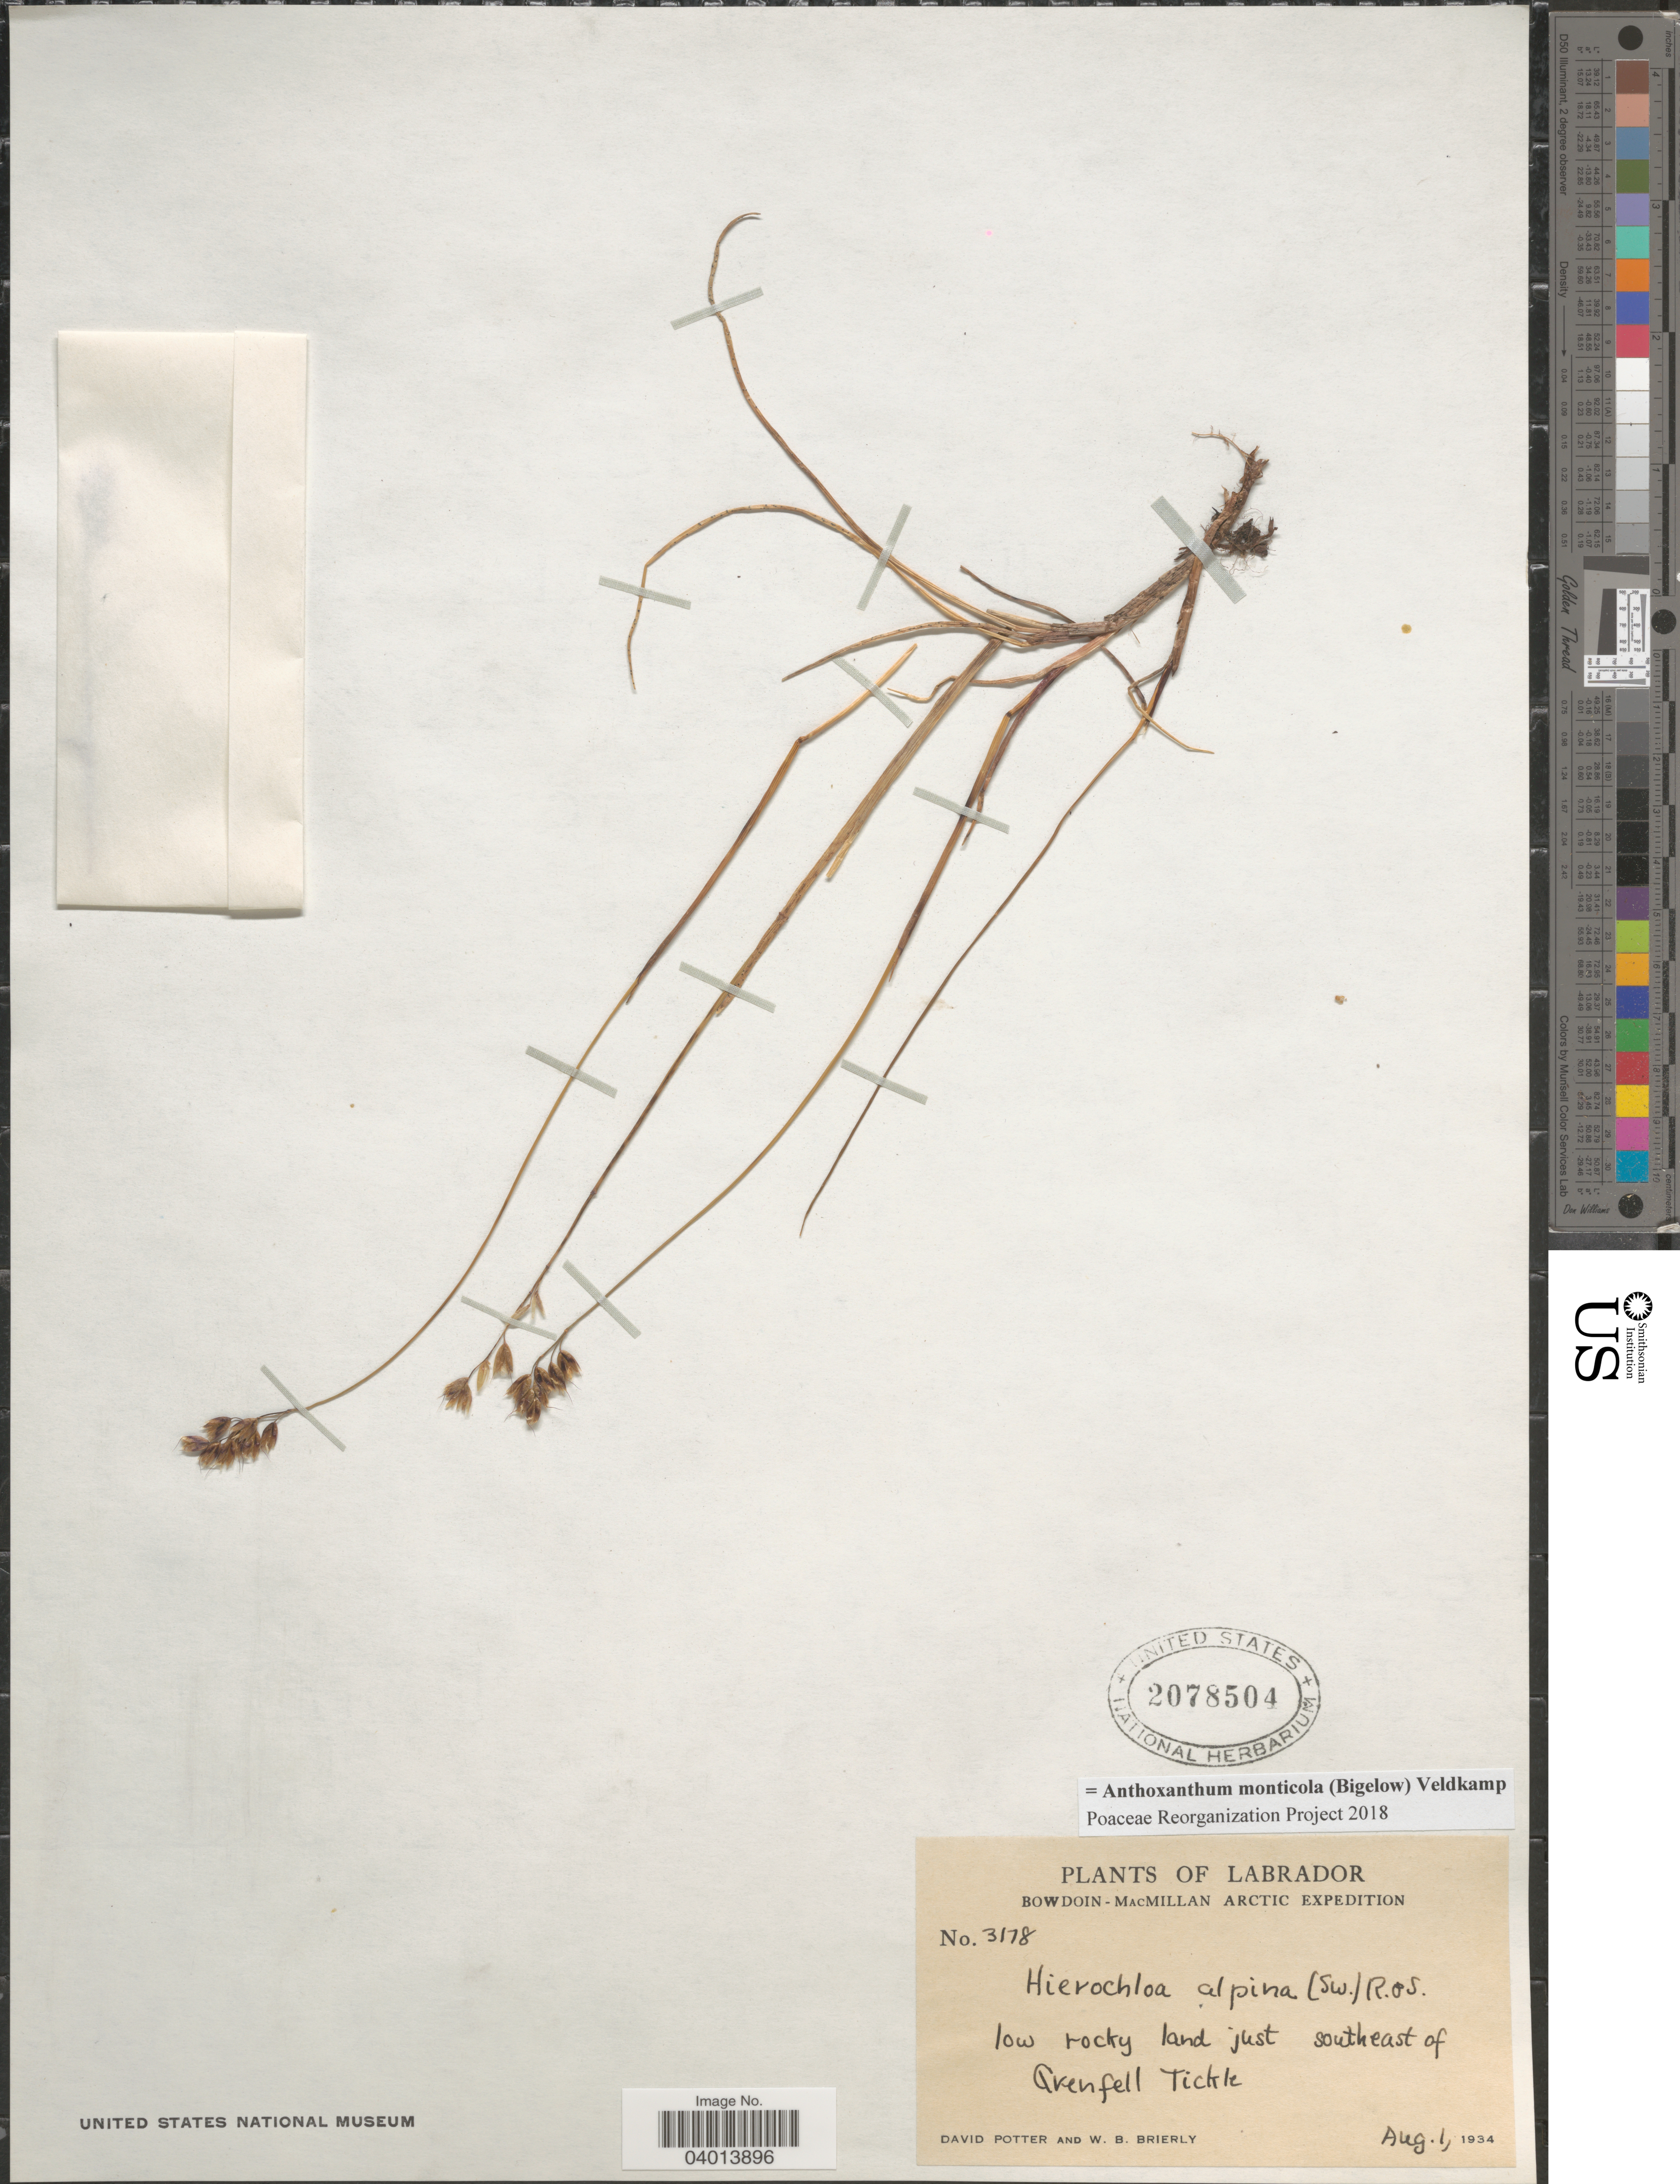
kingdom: Plantae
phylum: Tracheophyta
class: Liliopsida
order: Poales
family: Poaceae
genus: Anthoxanthum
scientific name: Anthoxanthum monticola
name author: (Bigelow) Veldkamp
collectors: D. Potter & W. Brierly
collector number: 3178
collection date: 1934-08-01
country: Canada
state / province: Newfoundland and Labrador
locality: Labrador. Low rocky land just Southeast of Grenfell Tickle.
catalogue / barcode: US 2078504